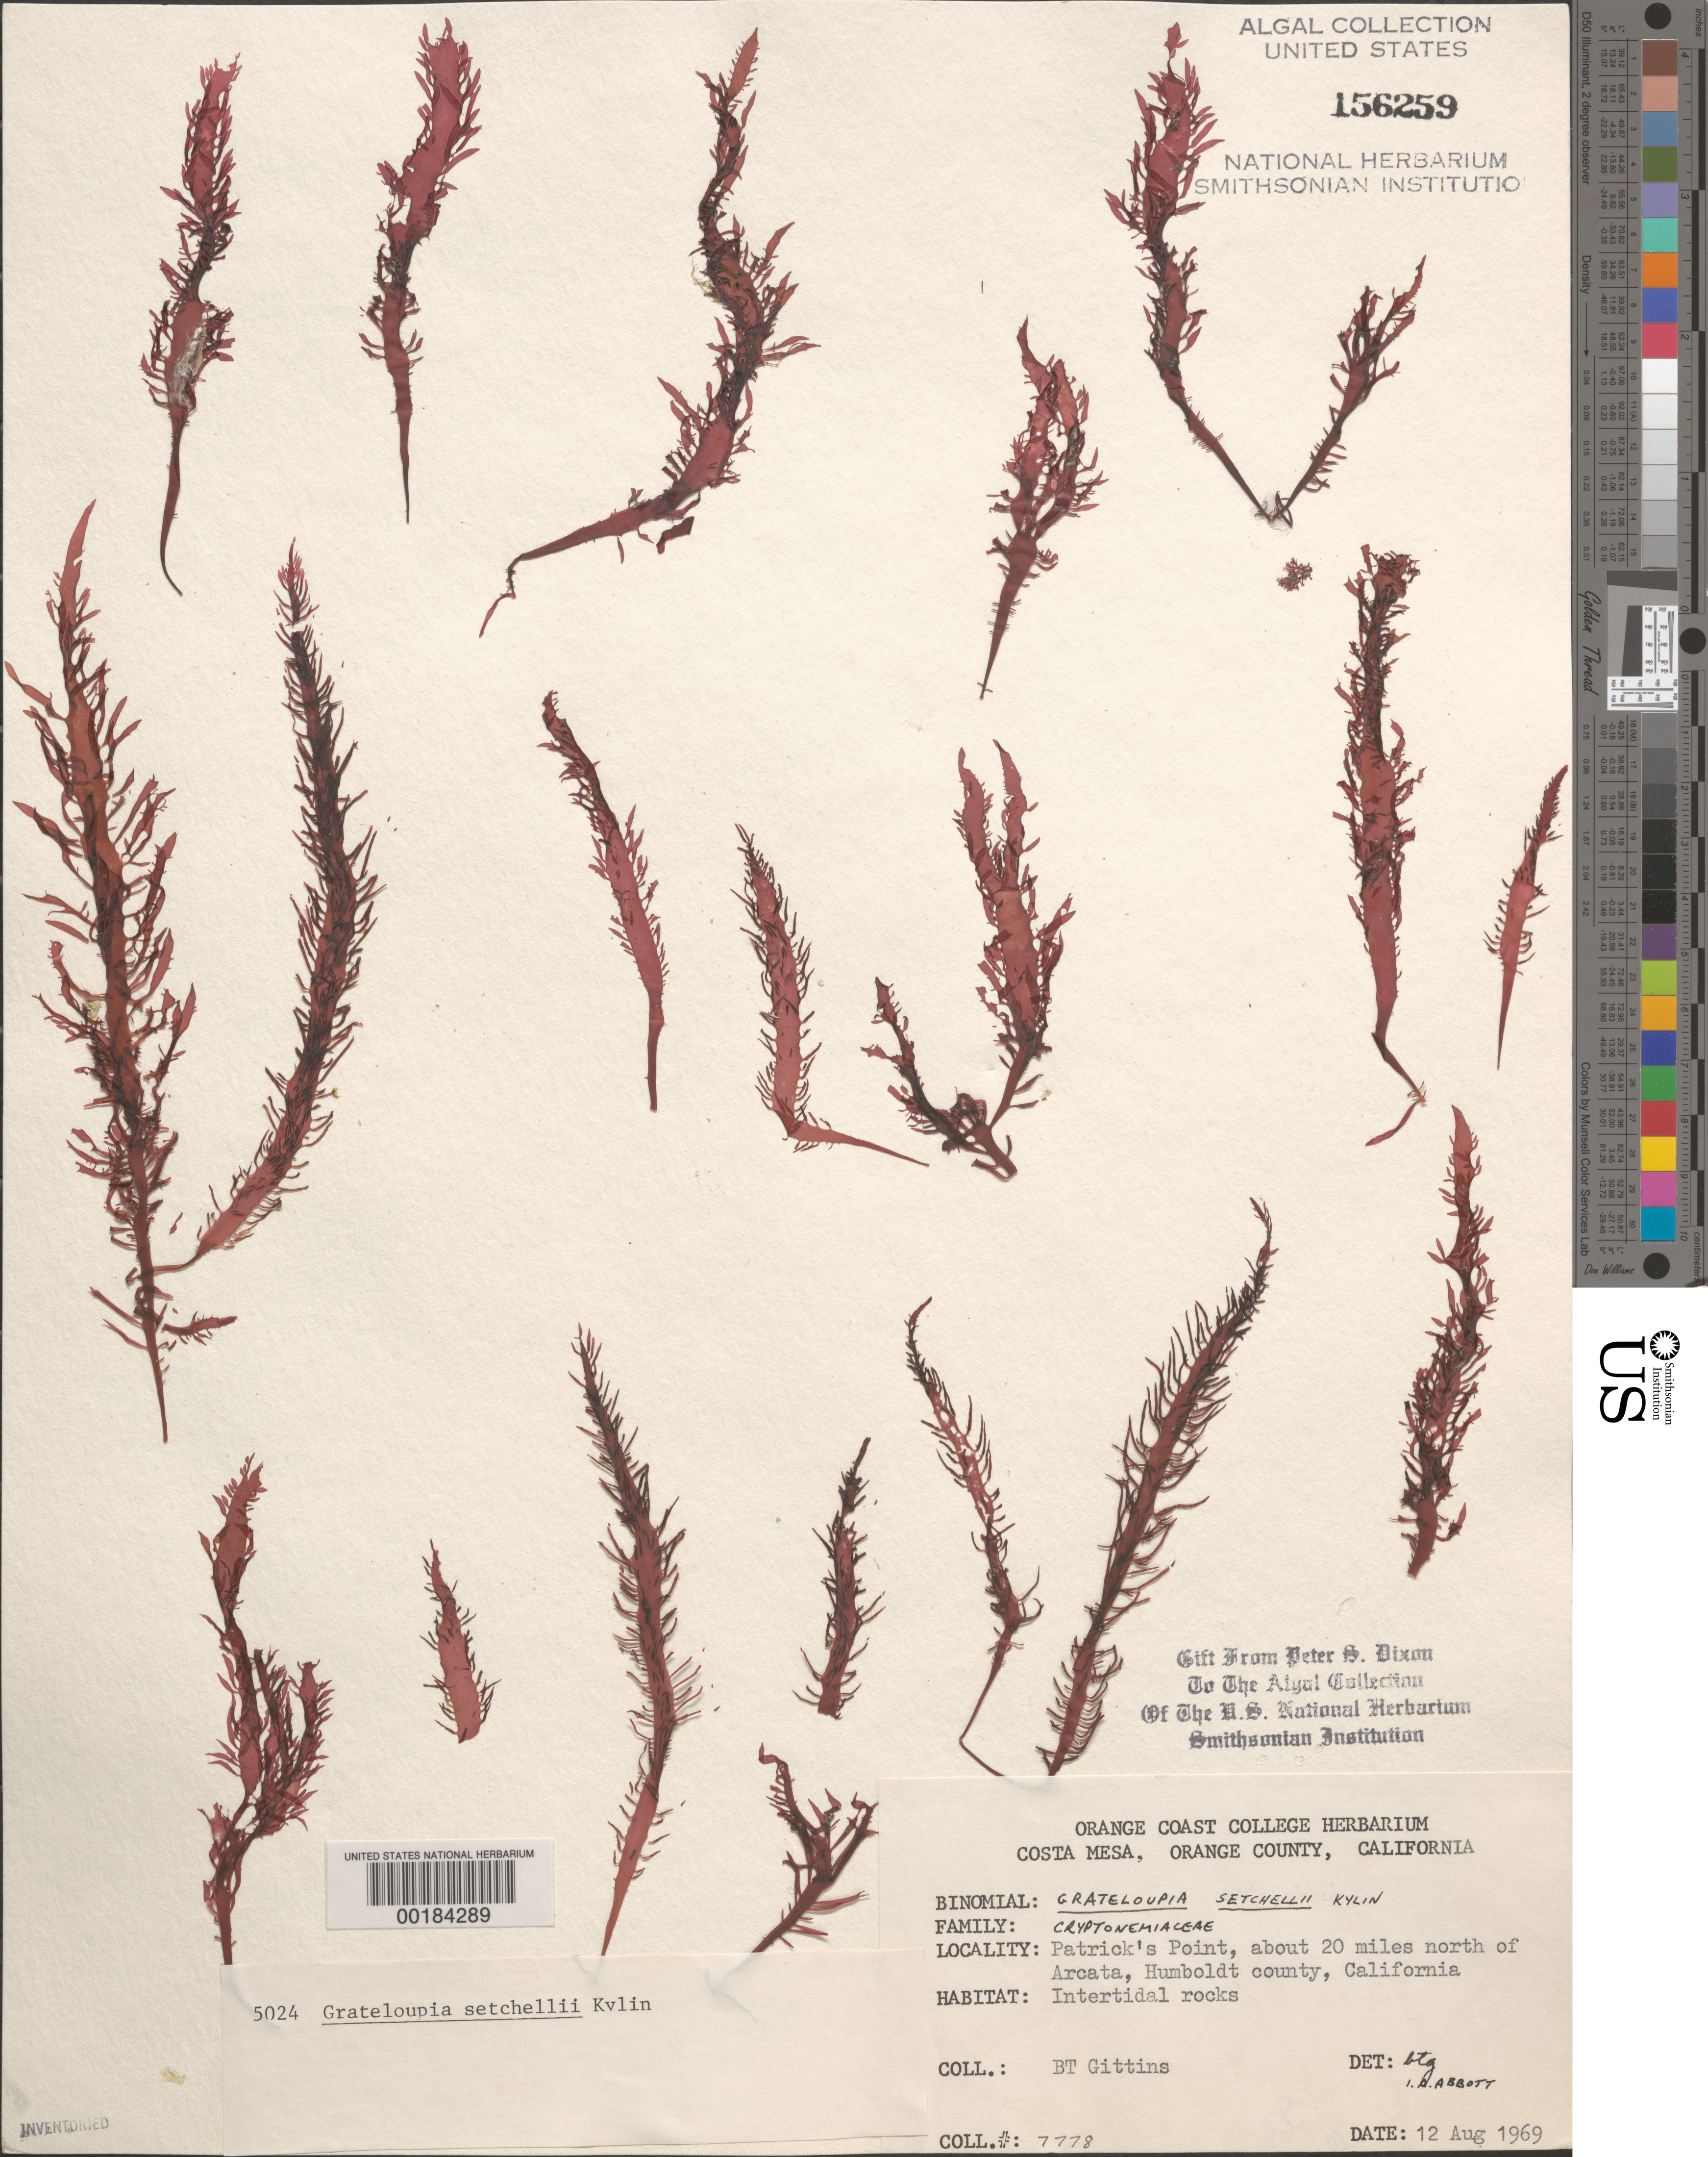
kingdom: Plantae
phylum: Rhodophyta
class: Florideophyceae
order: Halymeniales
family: Halymeniaceae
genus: Norrissia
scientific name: Norrissia setchellii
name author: (Kylin) M.S. Balakrishnan in Desikachary & Raja Rao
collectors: B. Gittins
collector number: BTG 7778 & PSD 5024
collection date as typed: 12 Aug 1969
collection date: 1969-08-12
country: United States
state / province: California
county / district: Humboldt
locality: Patrick's Point, ca. 20 miles north of Arcata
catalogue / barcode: US 156259